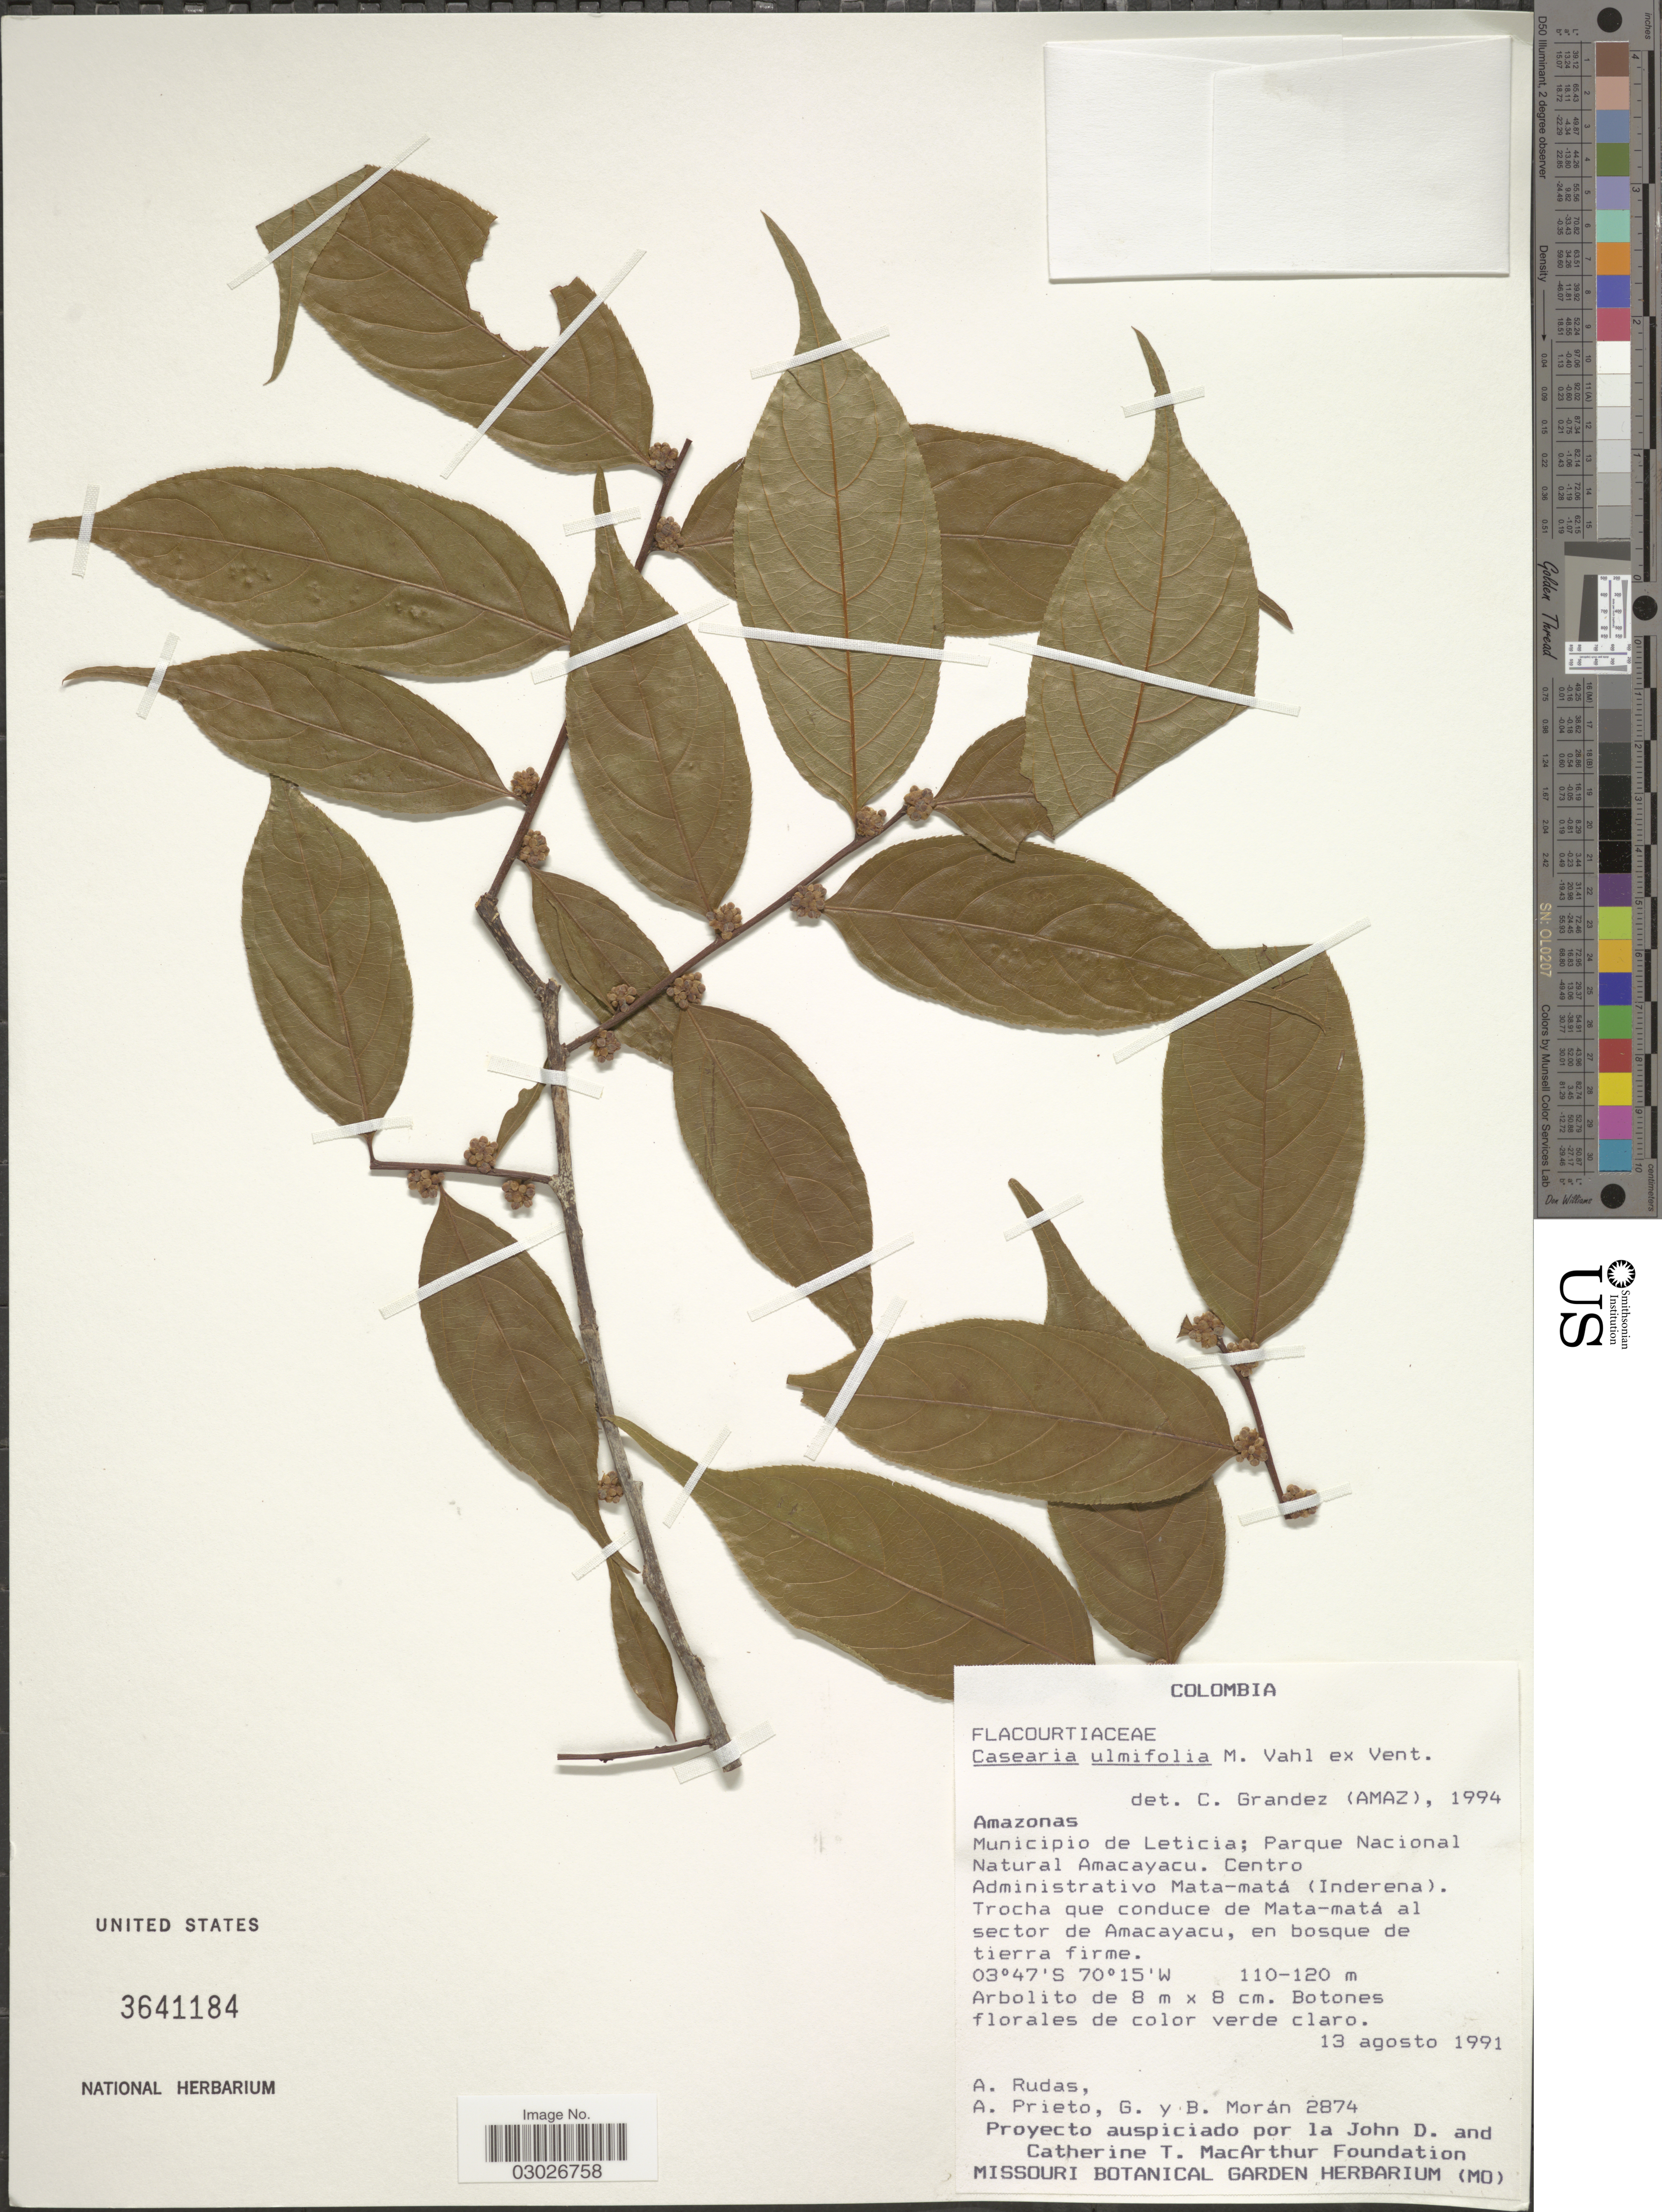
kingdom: Plantae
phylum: Tracheophyta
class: Magnoliopsida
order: Malpighiales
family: Salicaceae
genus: Casearia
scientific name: Casearia ulmifolia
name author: Vahl ex Vent.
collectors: A. Rudas, A. Prieto, G. Moran & B. Moran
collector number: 2874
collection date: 1991-08-13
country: Colombia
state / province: Amazônas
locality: Municipio de Leticia; Parque Nacional Natural Amacayacu. Centro Administrativio Mata-matá (Inderena). Trocha que conduce de Mata-matá al sector de Amacayacu, en bosque de tierra ferme.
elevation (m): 110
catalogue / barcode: US 3641184